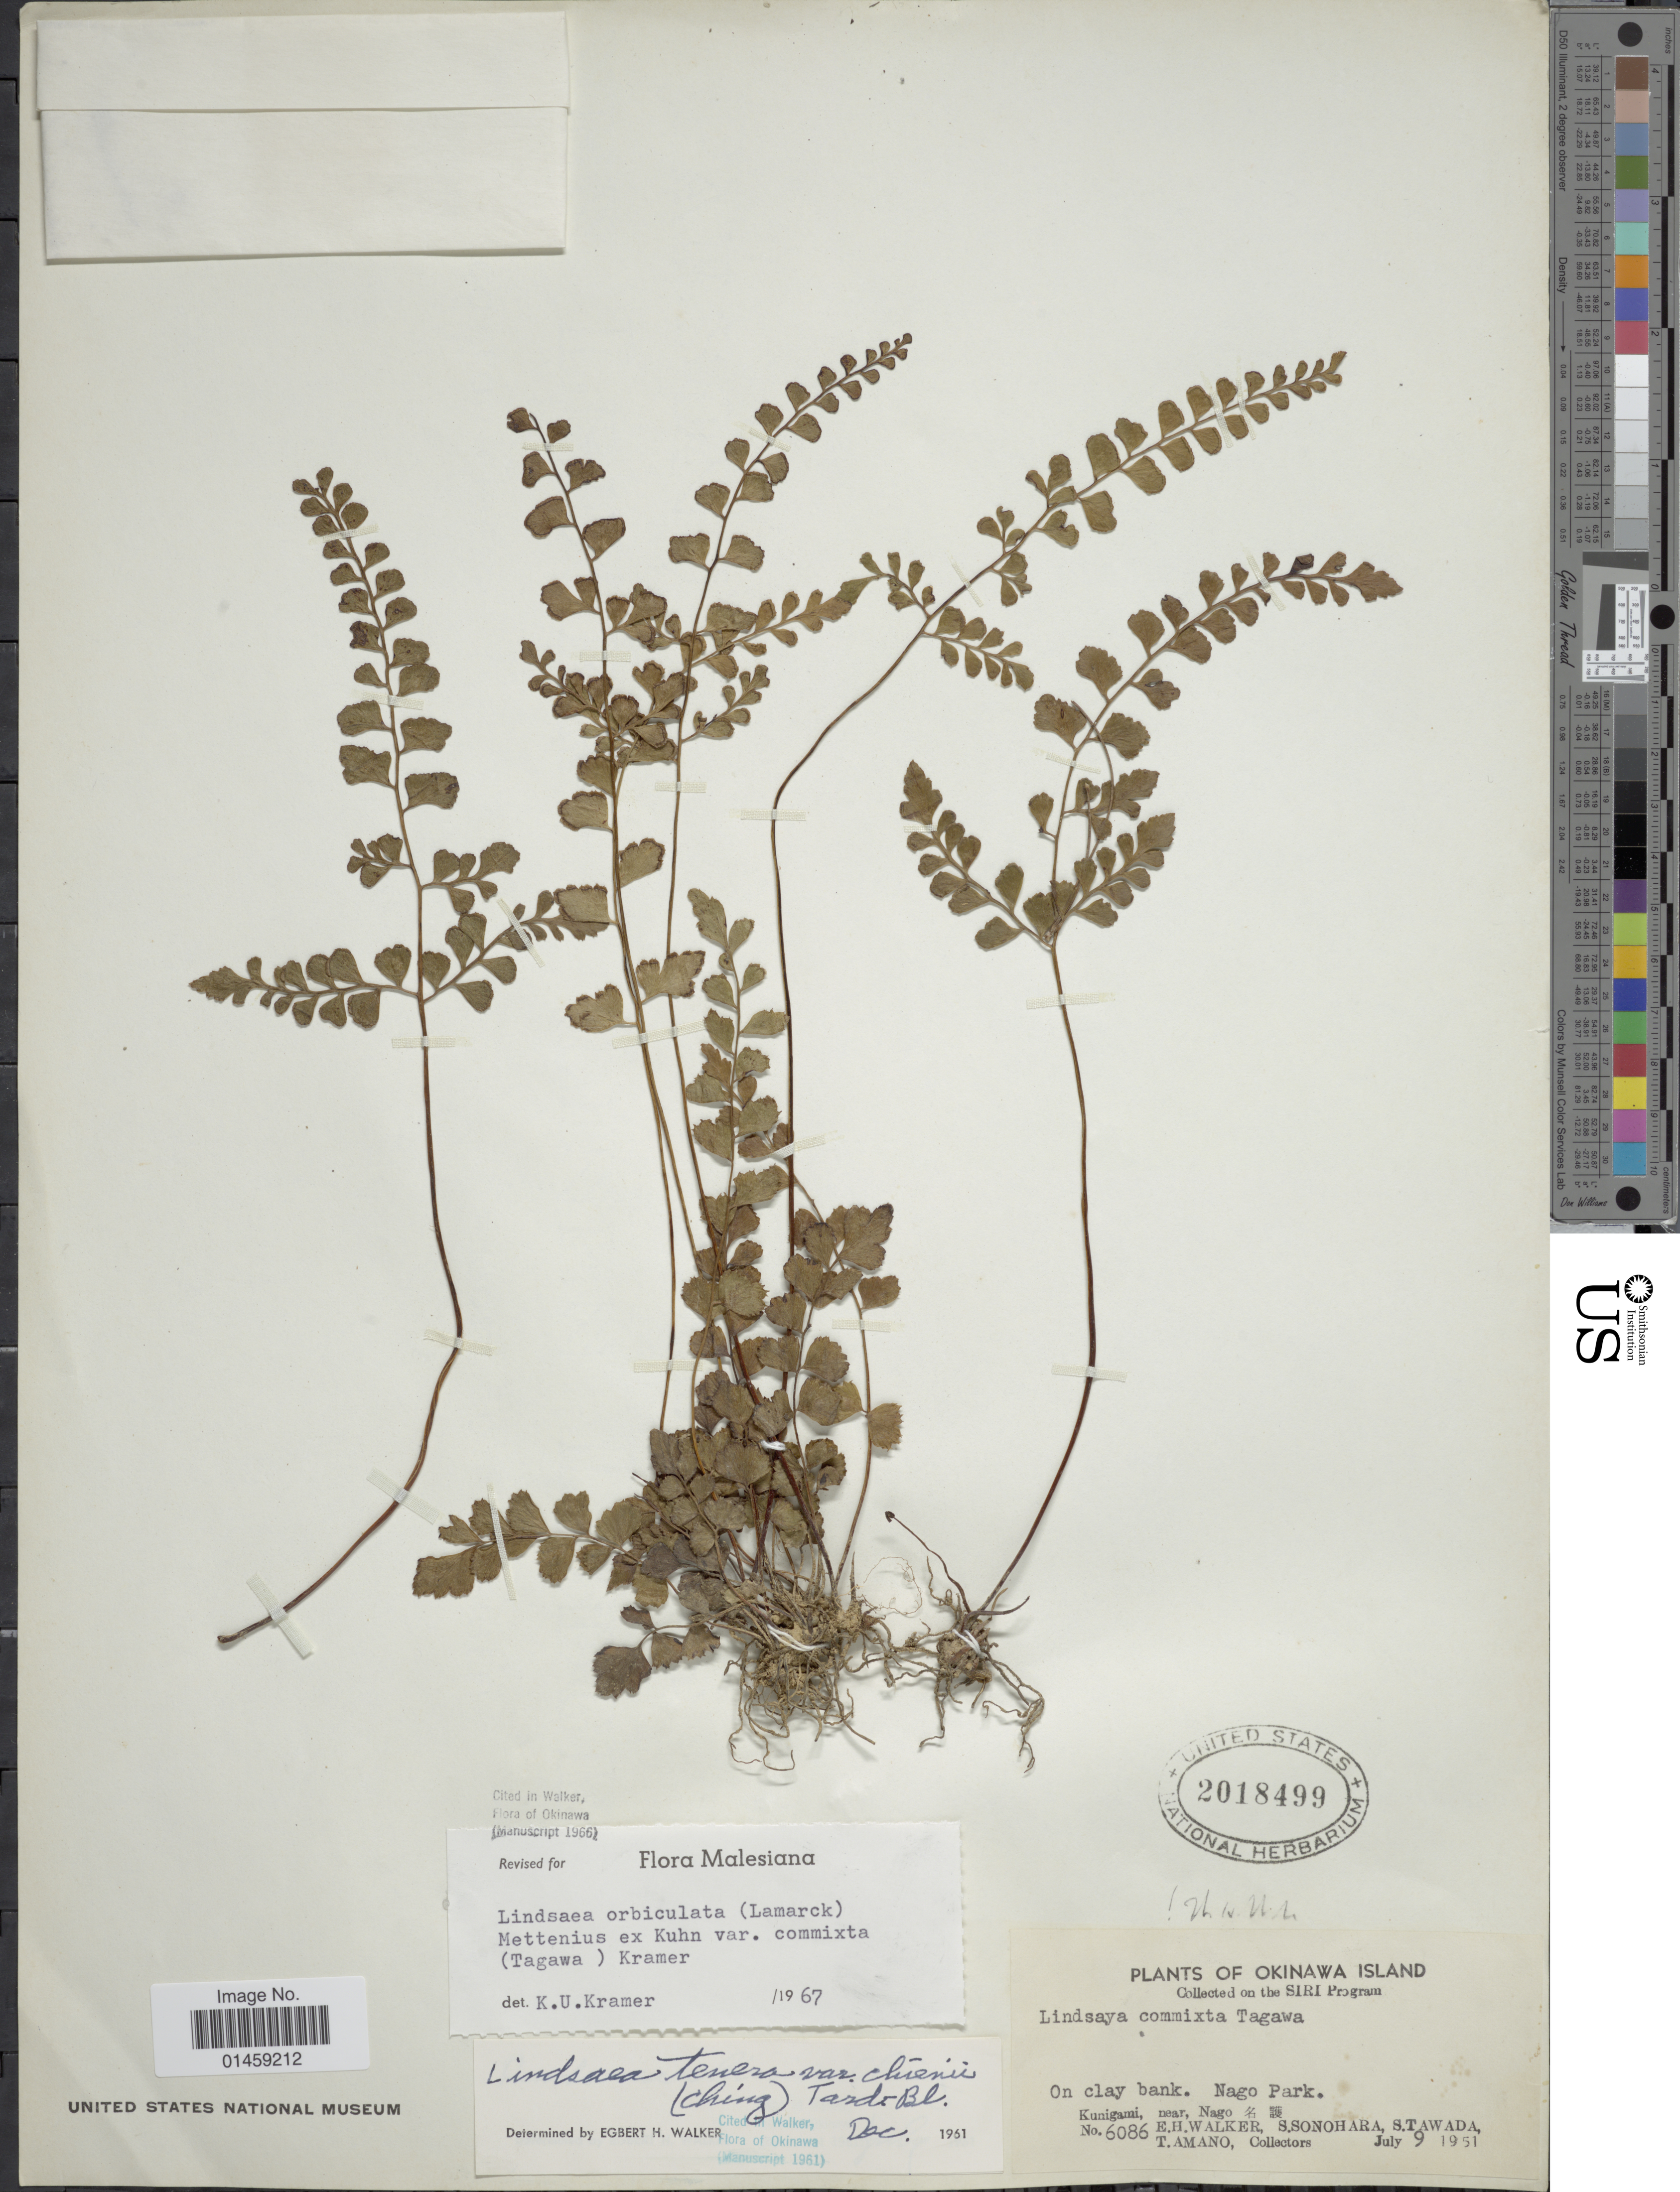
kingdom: Plantae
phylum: Tracheophyta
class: Polypodiopsida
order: Polypodiales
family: Lindsaeaceae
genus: Lindsaea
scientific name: Lindsaea orbiculata var. commixta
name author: (Tagawa) K.U. Kramer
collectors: E. H. Walker, S. Sonohara, S. Tawada & T. Amano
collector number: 6086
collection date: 1951-07-09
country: Japan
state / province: Okinawa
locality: Okinawa Island. Nago Park. Kunigami, near Nago.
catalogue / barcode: US 2018499